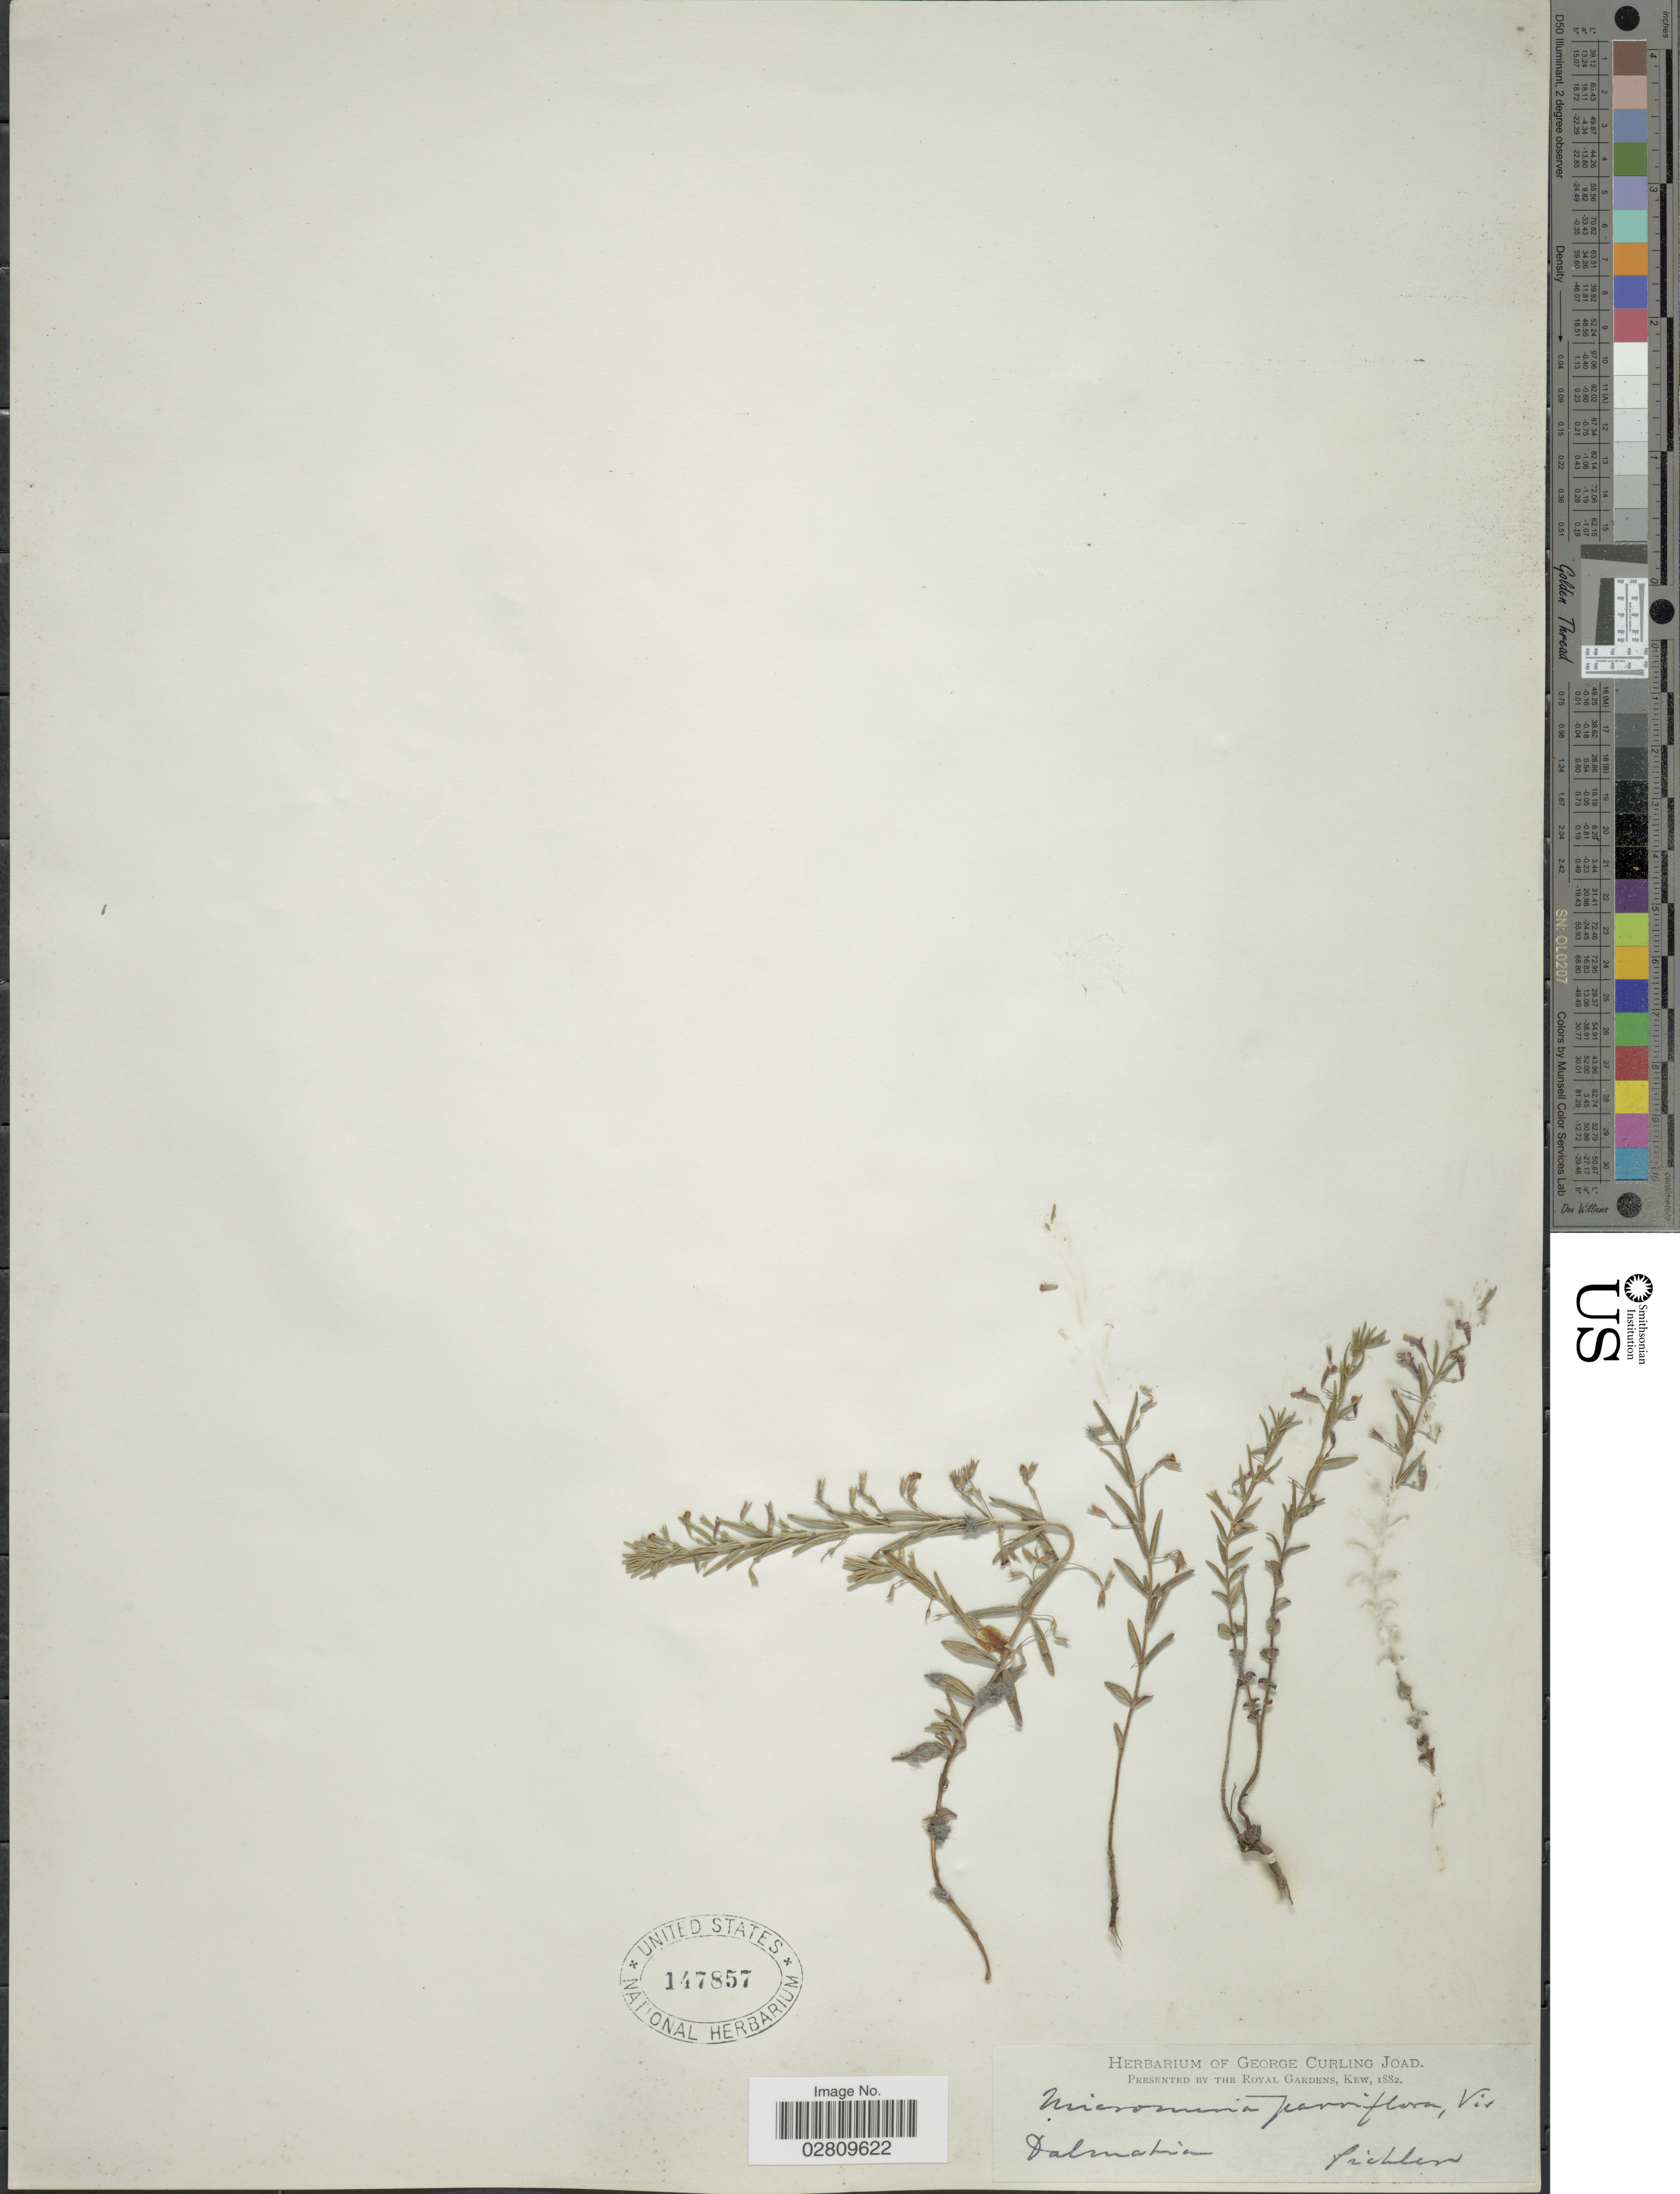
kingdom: Plantae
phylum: Tracheophyta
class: Magnoliopsida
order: Lamiales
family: Lamiaceae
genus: Micromeria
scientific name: Micromeria parviflora Vis. ined.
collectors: Pichler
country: Croatia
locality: Dalmatia.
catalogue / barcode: US 147857